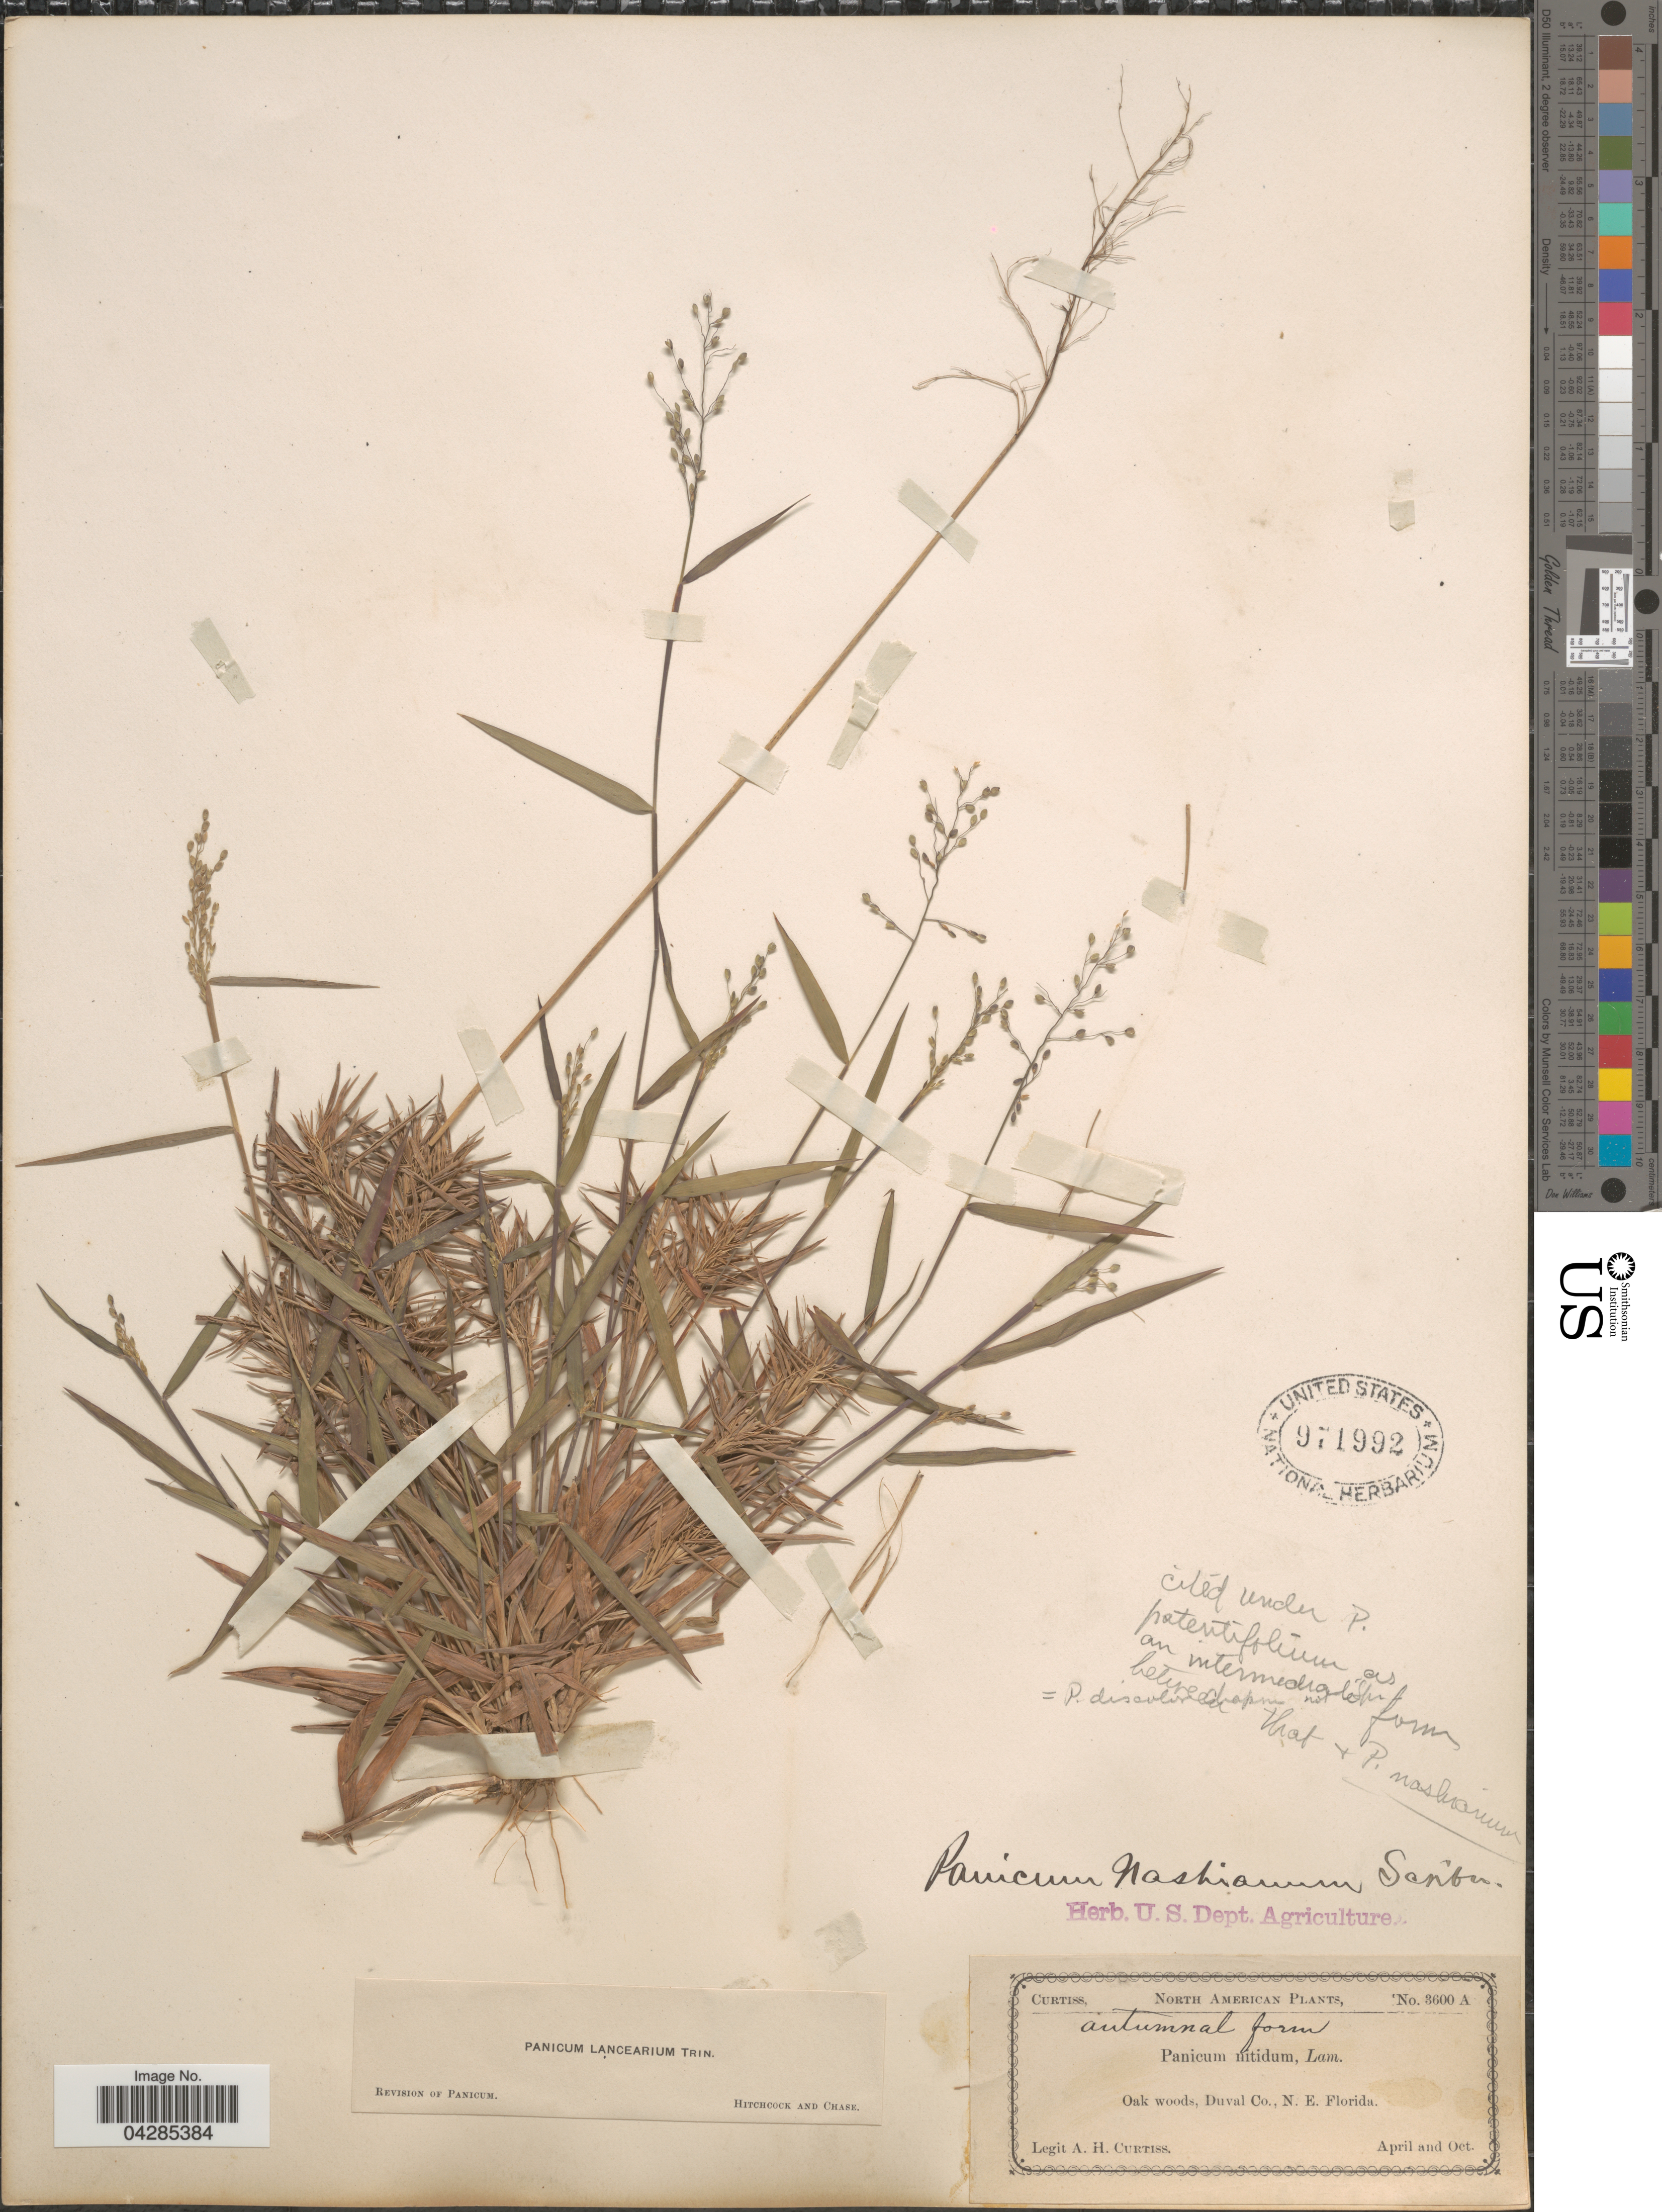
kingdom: Plantae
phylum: Tracheophyta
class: Liliopsida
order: Poales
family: Poaceae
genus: Dichanthelium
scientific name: Dichanthelium portoricense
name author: (Desv. ex Ham.) B.F. Hansen & Wunderlin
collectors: A. H. Curtiss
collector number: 3600A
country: United States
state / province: Florida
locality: Oak woods, Duval Co., N. E. Florida.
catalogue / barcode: US 971992